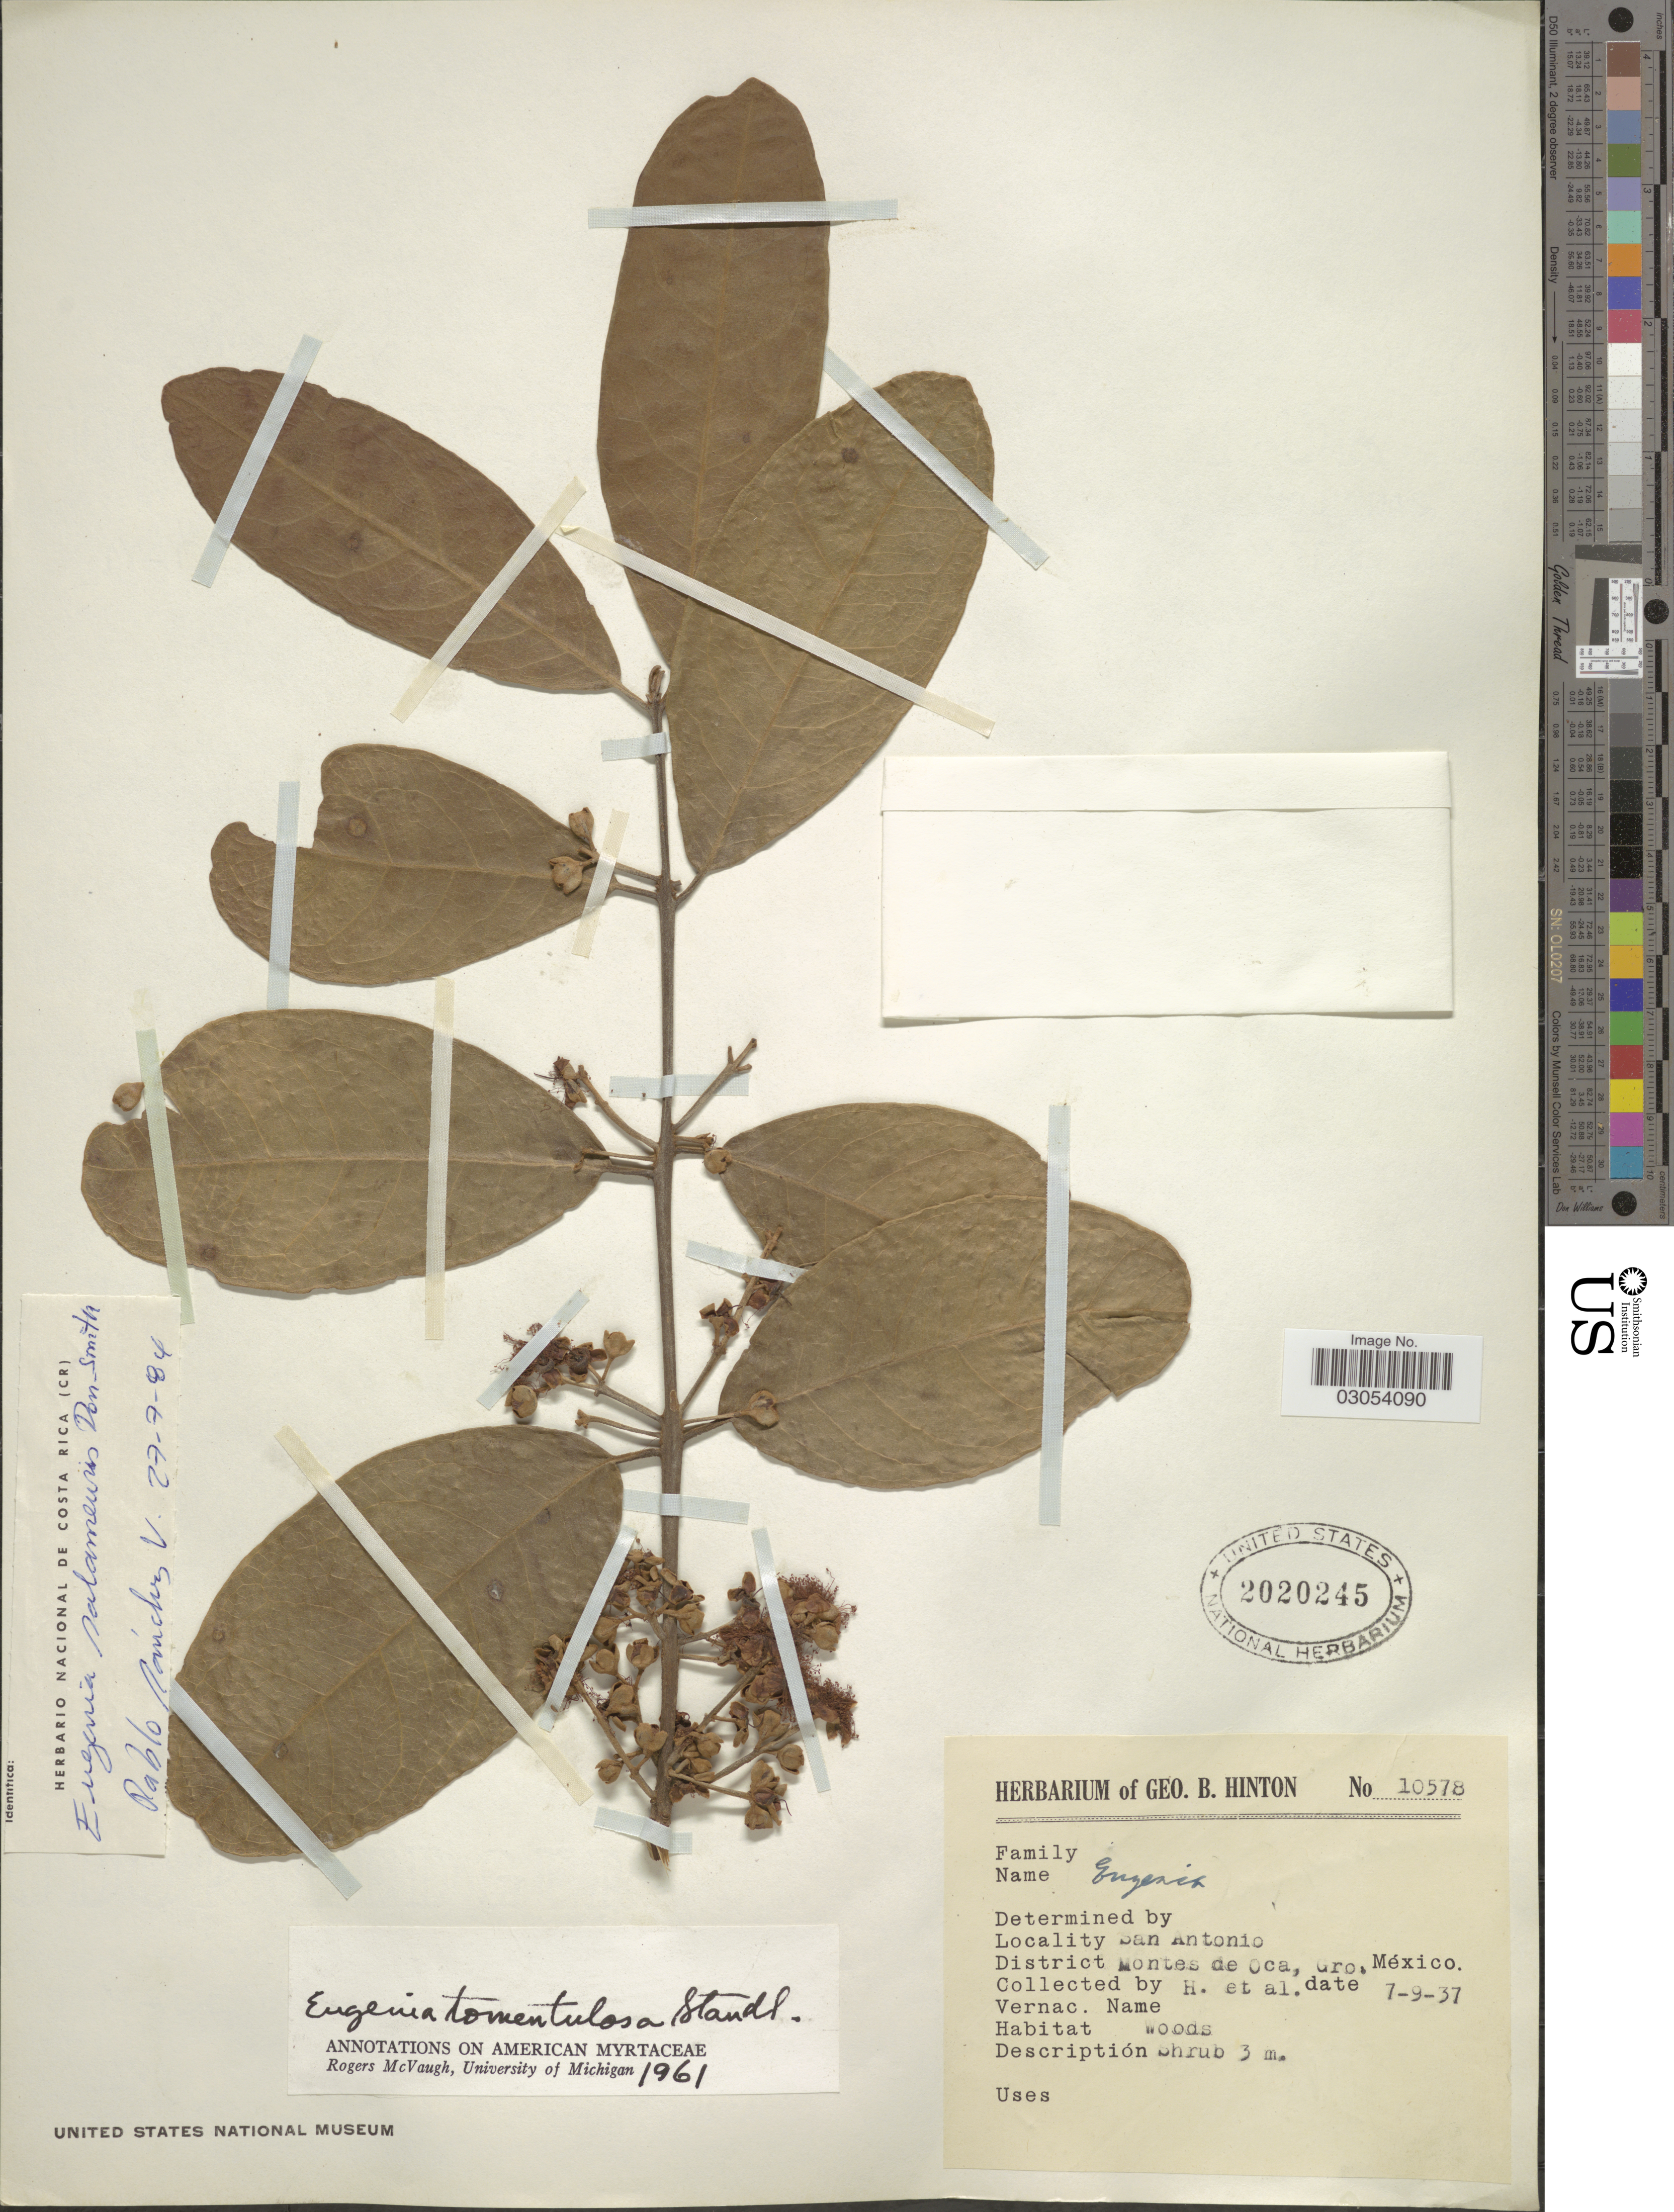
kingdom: Plantae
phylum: Tracheophyta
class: Magnoliopsida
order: Myrtales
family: Myrtaceae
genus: Eugenia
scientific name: Eugenia salamensis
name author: Donn. Sm.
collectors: G. B. Hinton & et al.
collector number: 10578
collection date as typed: Transcribed d/m/y: 7/9/37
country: Mexico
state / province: Guerrero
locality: San Antonio. District Montes de Oca, Gro.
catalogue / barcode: US 2020245